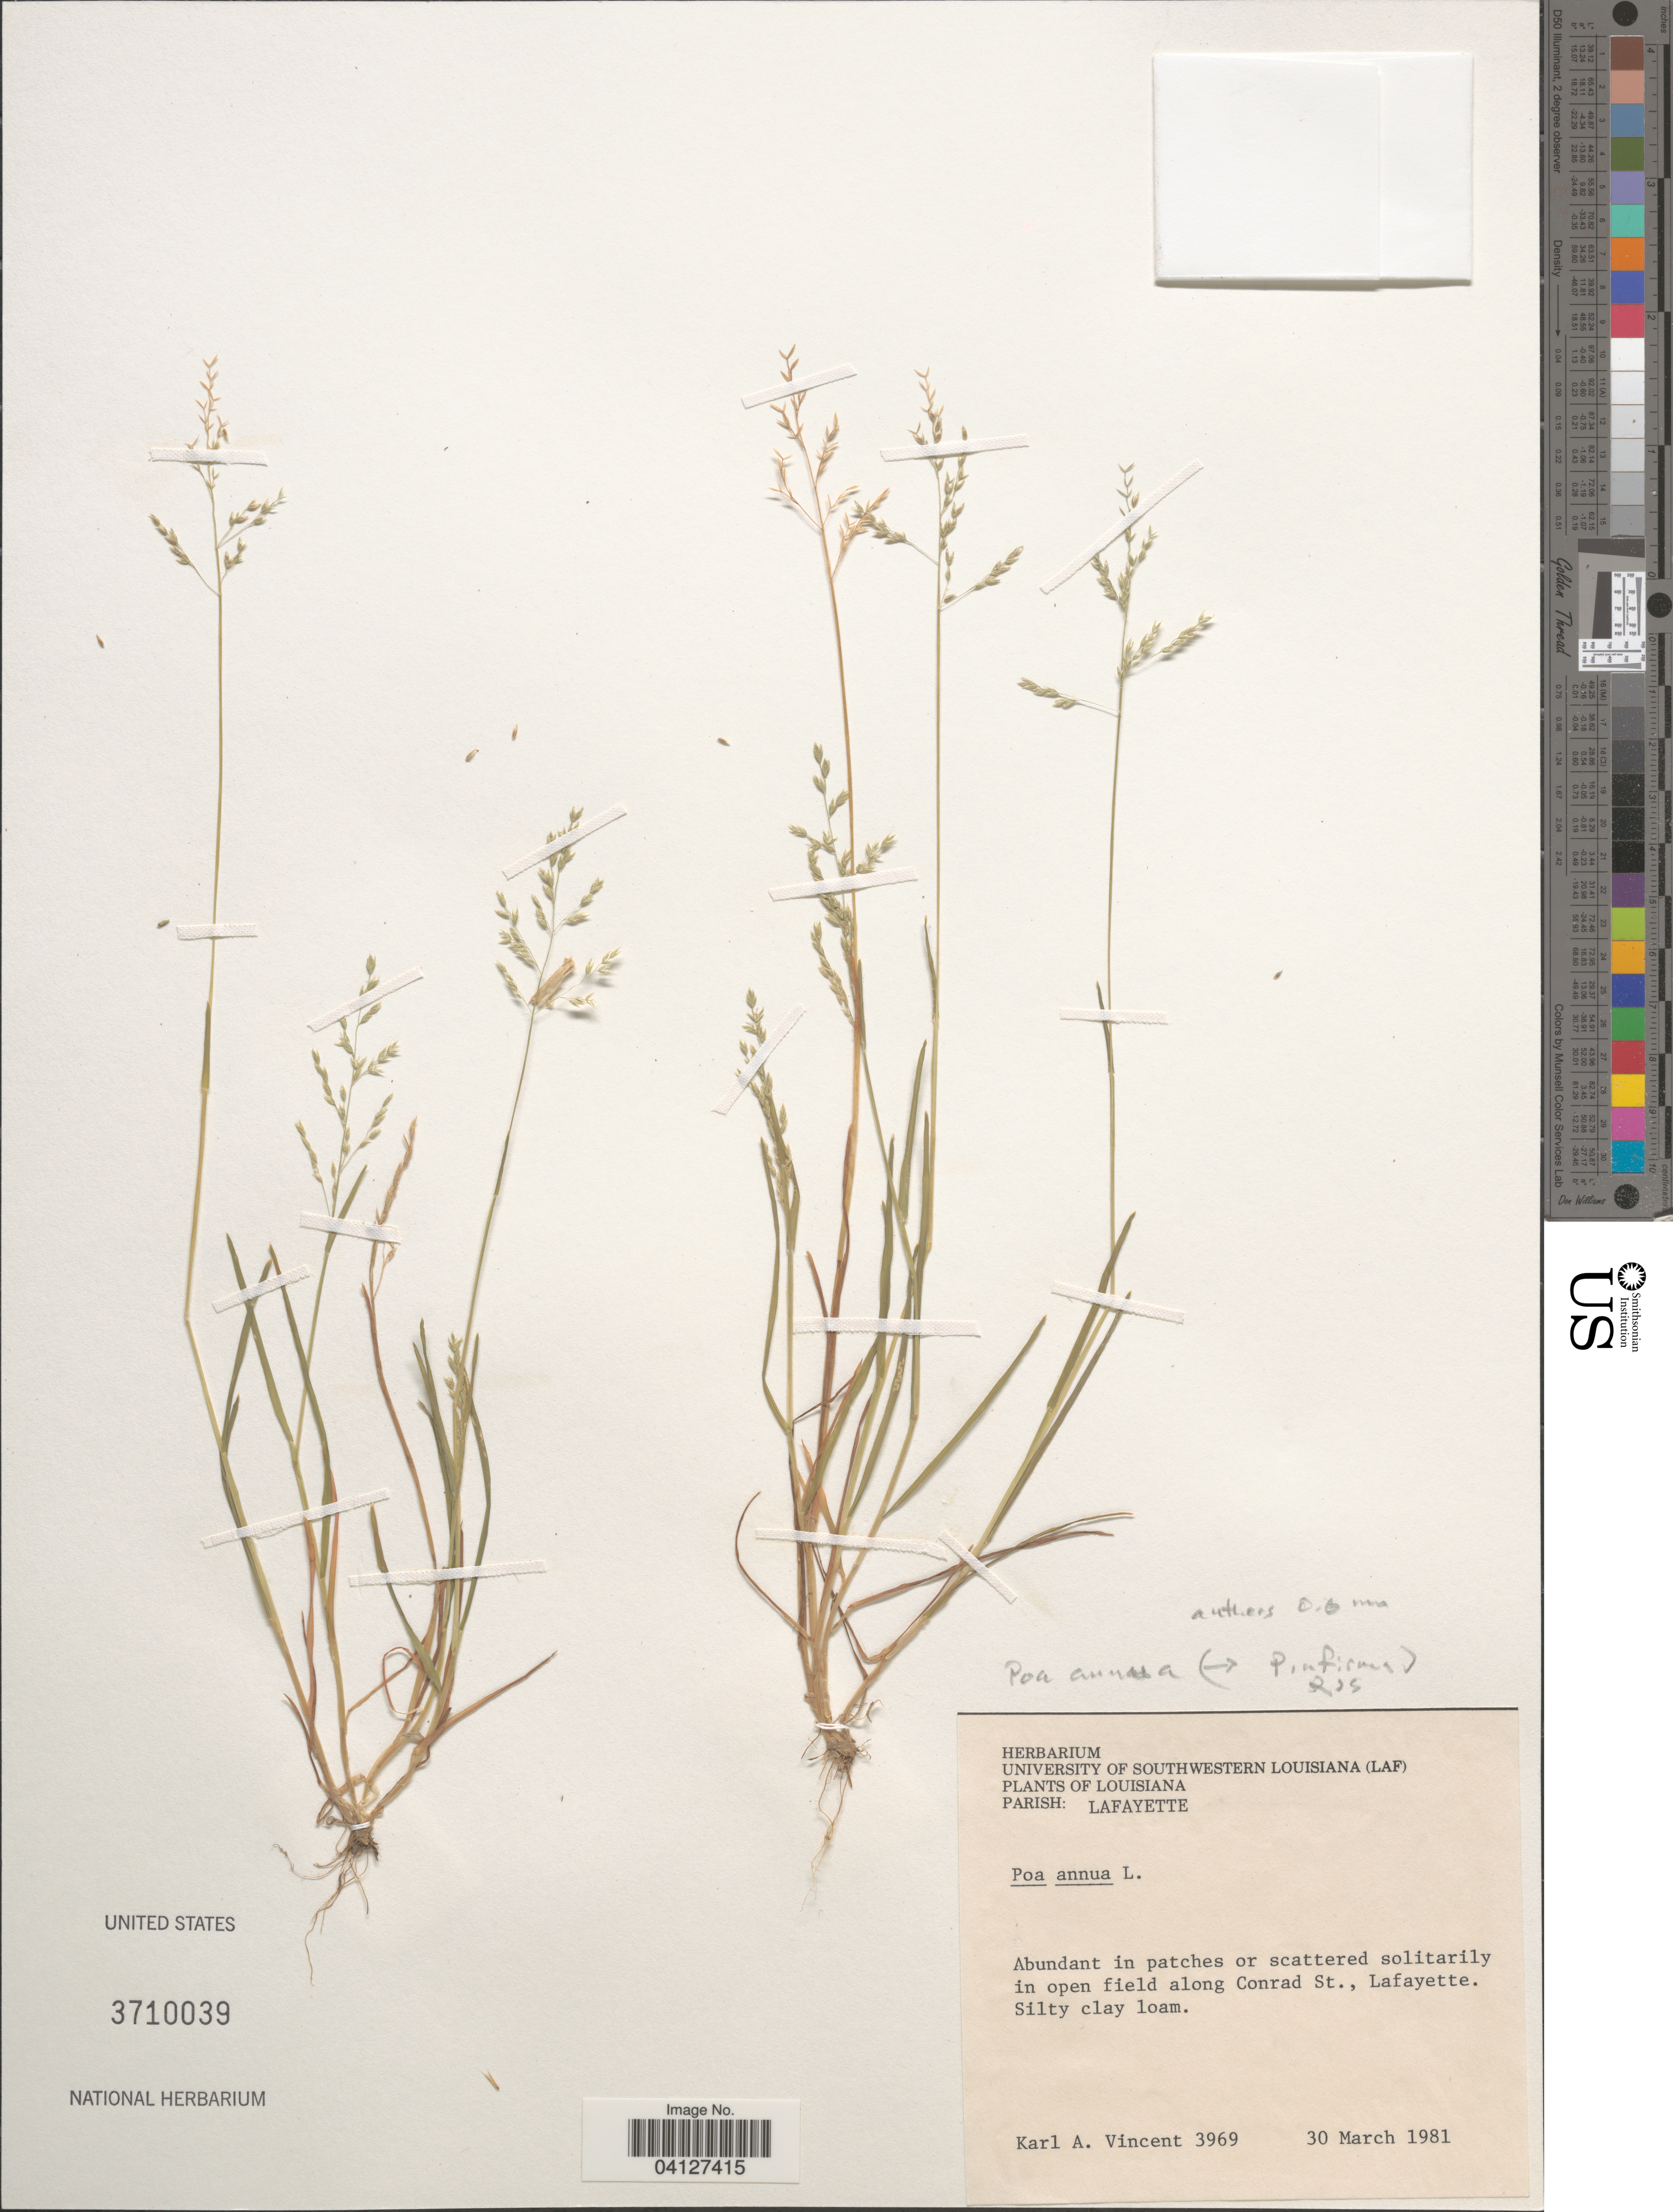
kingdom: Plantae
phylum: Tracheophyta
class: Liliopsida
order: Poales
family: Poaceae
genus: Poa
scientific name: Poa annua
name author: L.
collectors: K. Vincent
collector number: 3969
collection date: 1981-03-30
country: United States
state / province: Louisiana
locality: Parish: Lafayette. Along Conrad St., Lafaeytte.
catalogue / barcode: US 3710039